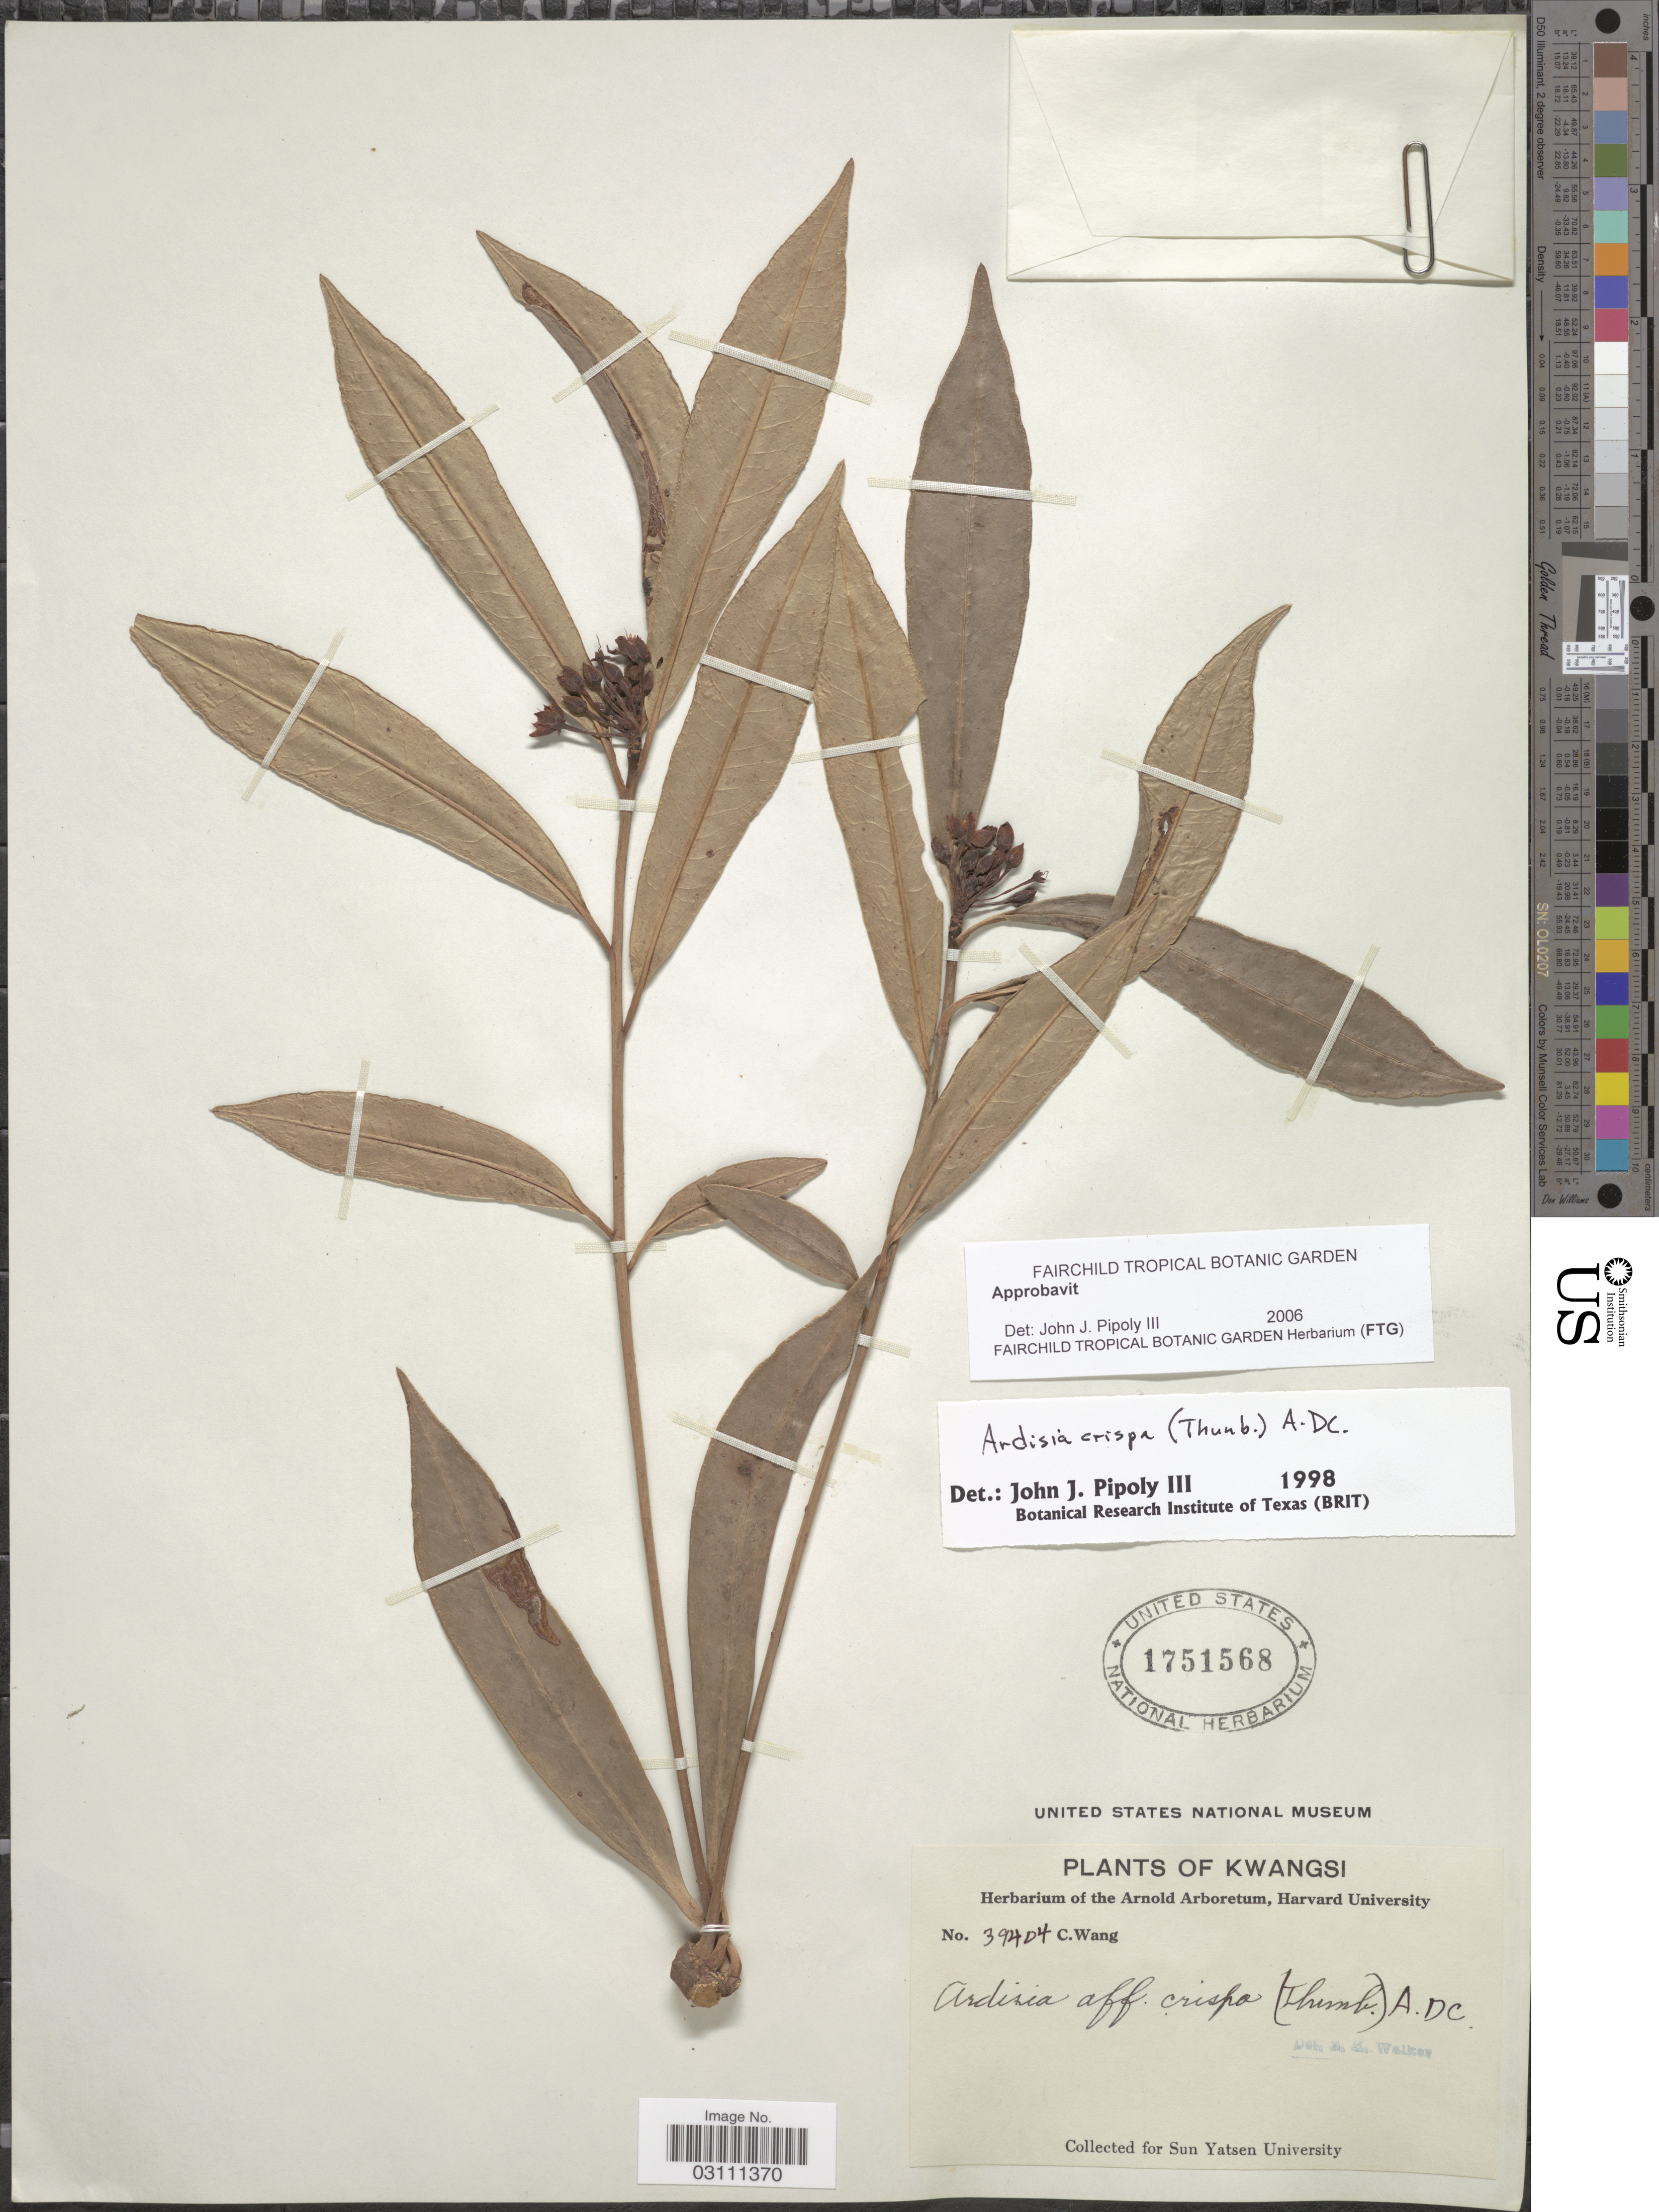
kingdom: Plantae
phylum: Tracheophyta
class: Magnoliopsida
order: Ericales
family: Primulaceae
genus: Ardisia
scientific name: Ardisia crispa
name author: (Thunb.) A. DC.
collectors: C. Wang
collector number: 39404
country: China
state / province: Guangxi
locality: Kwangsi.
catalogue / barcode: US 1751568